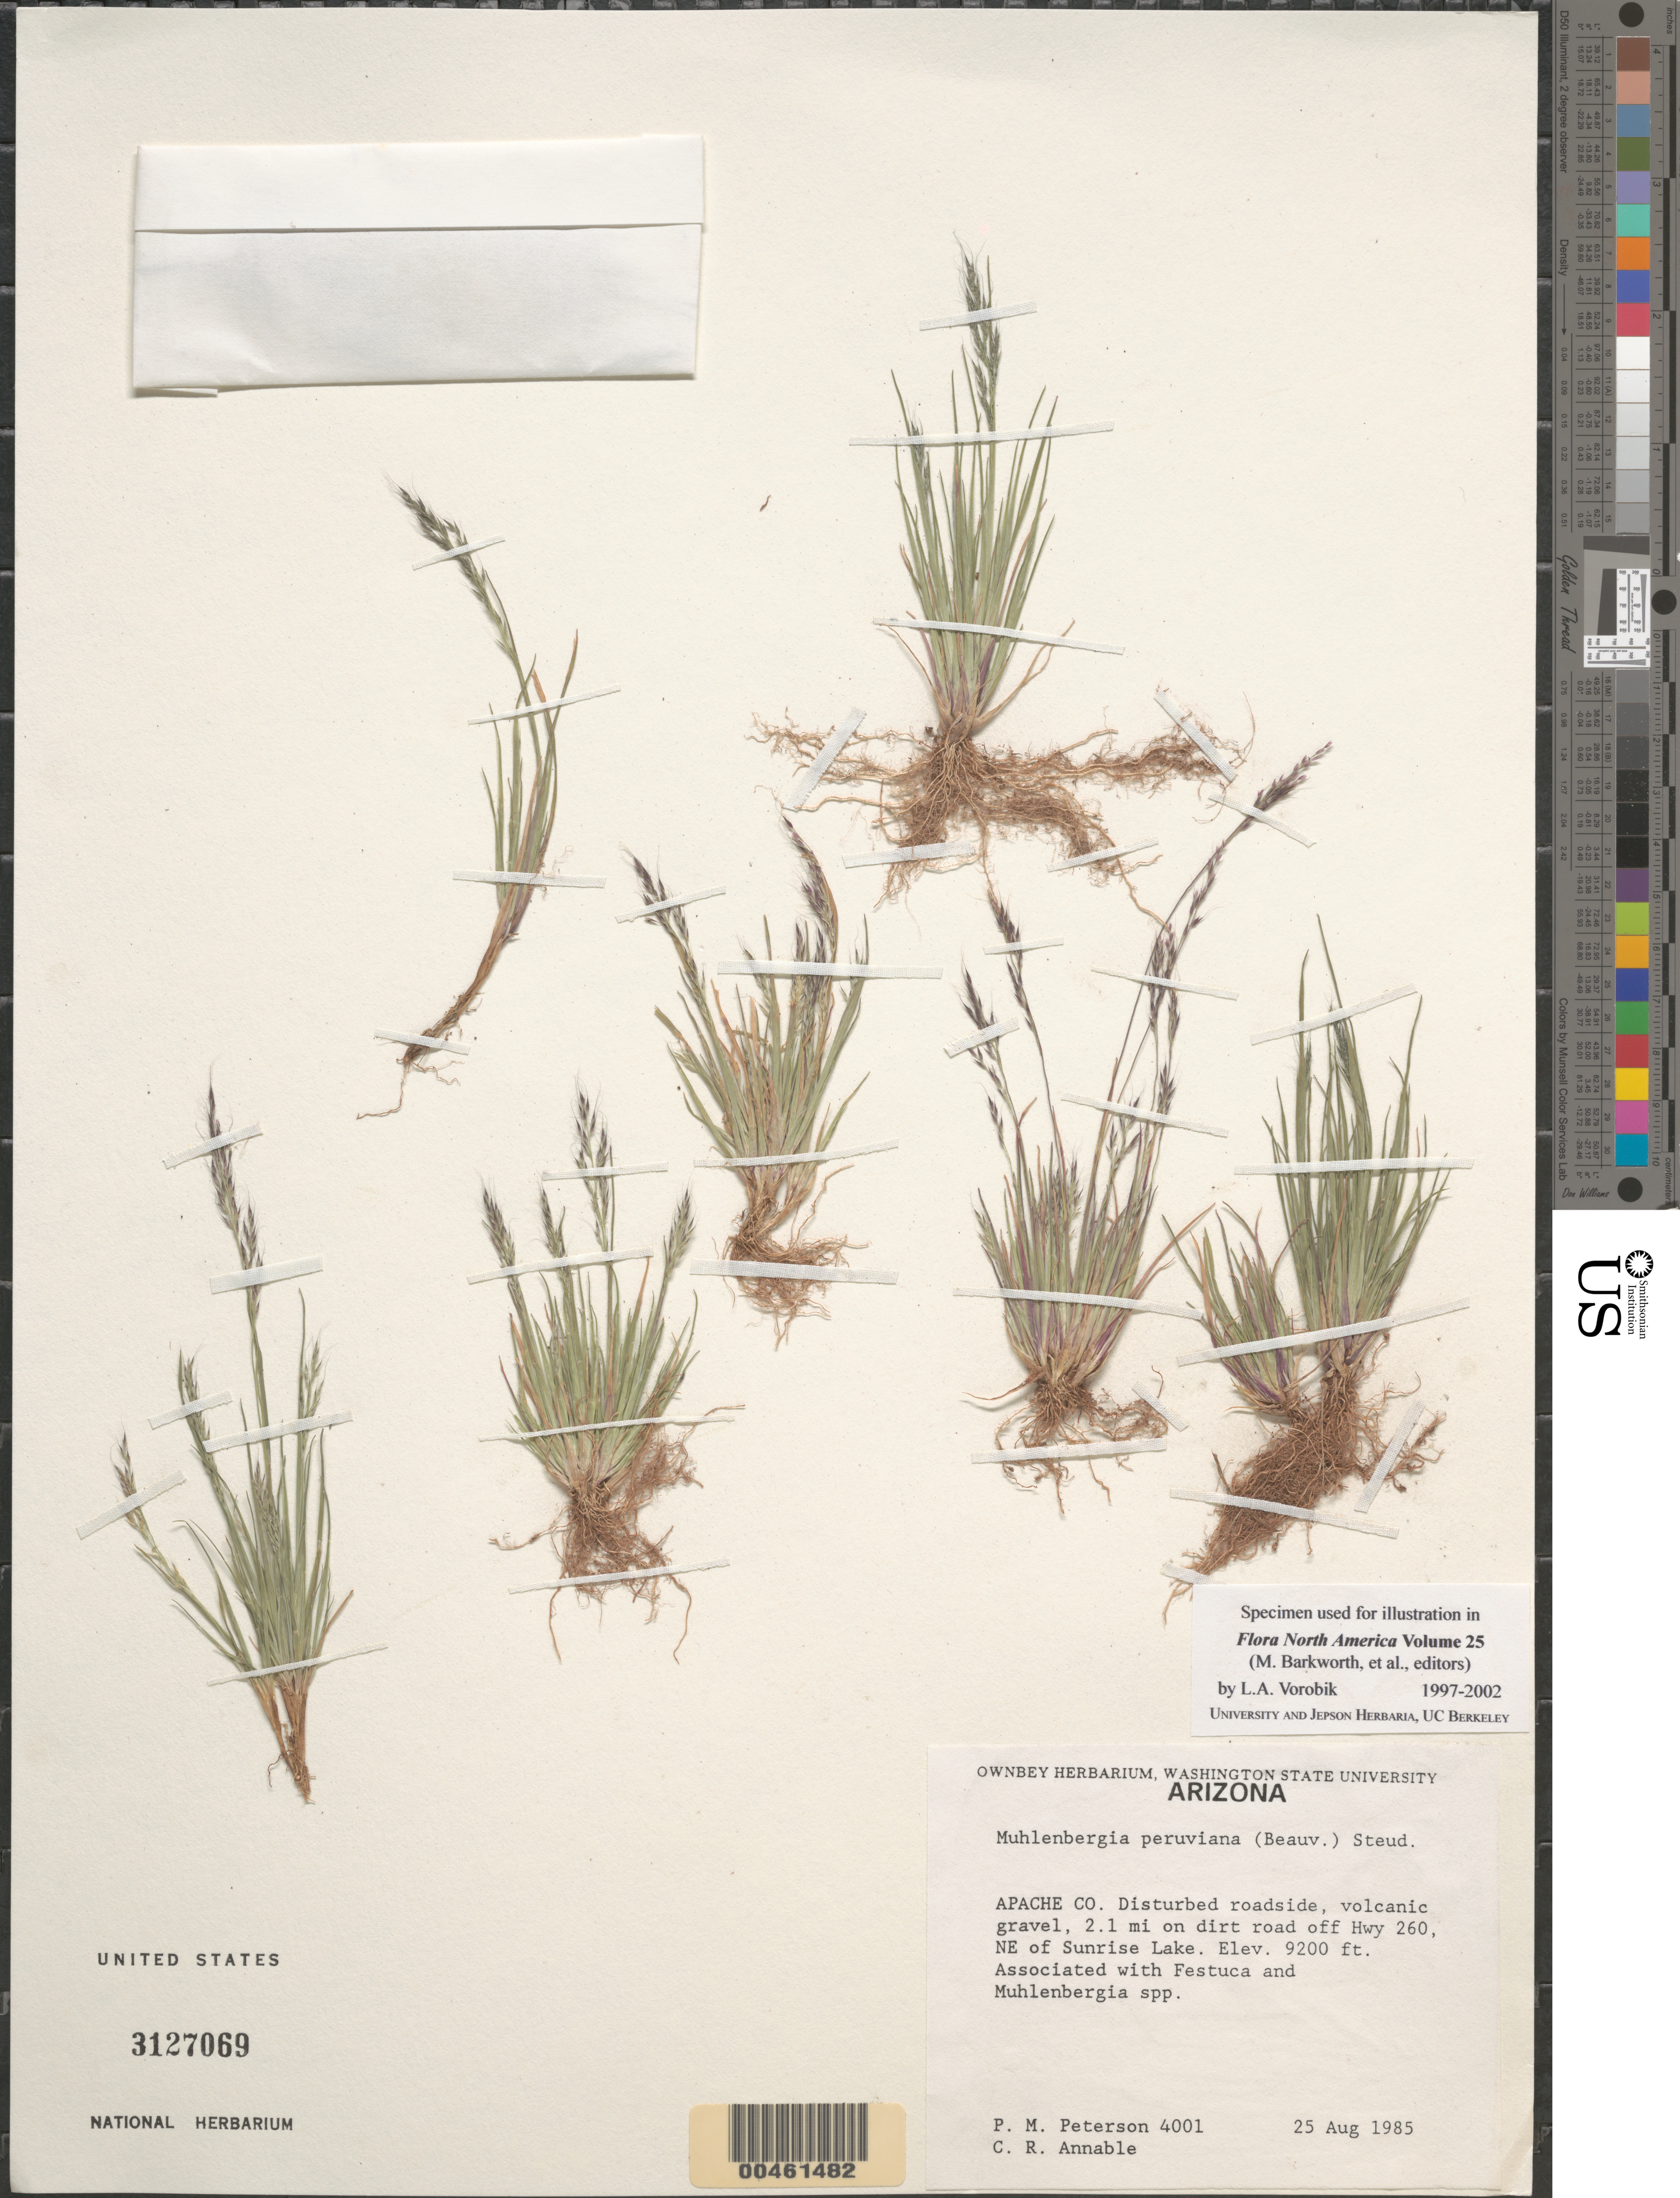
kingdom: Plantae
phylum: Tracheophyta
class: Liliopsida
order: Poales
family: Poaceae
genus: Muhlenbergia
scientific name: Muhlenbergia peruviana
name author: (P. Beauv.) Steud.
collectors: P. M. Peterson & C. R. Annable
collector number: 04001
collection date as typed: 25 Aug 1994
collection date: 1994-08-25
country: United States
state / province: Arizona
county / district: Apache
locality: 2.1 miles along dirt road off Hwy 260, northeast of Sunrise Lake.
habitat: Disturbed roadside, volcanic gravel. Associated with Festuca and 2 other species of Muhlenbergia.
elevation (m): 2804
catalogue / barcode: US 3127069